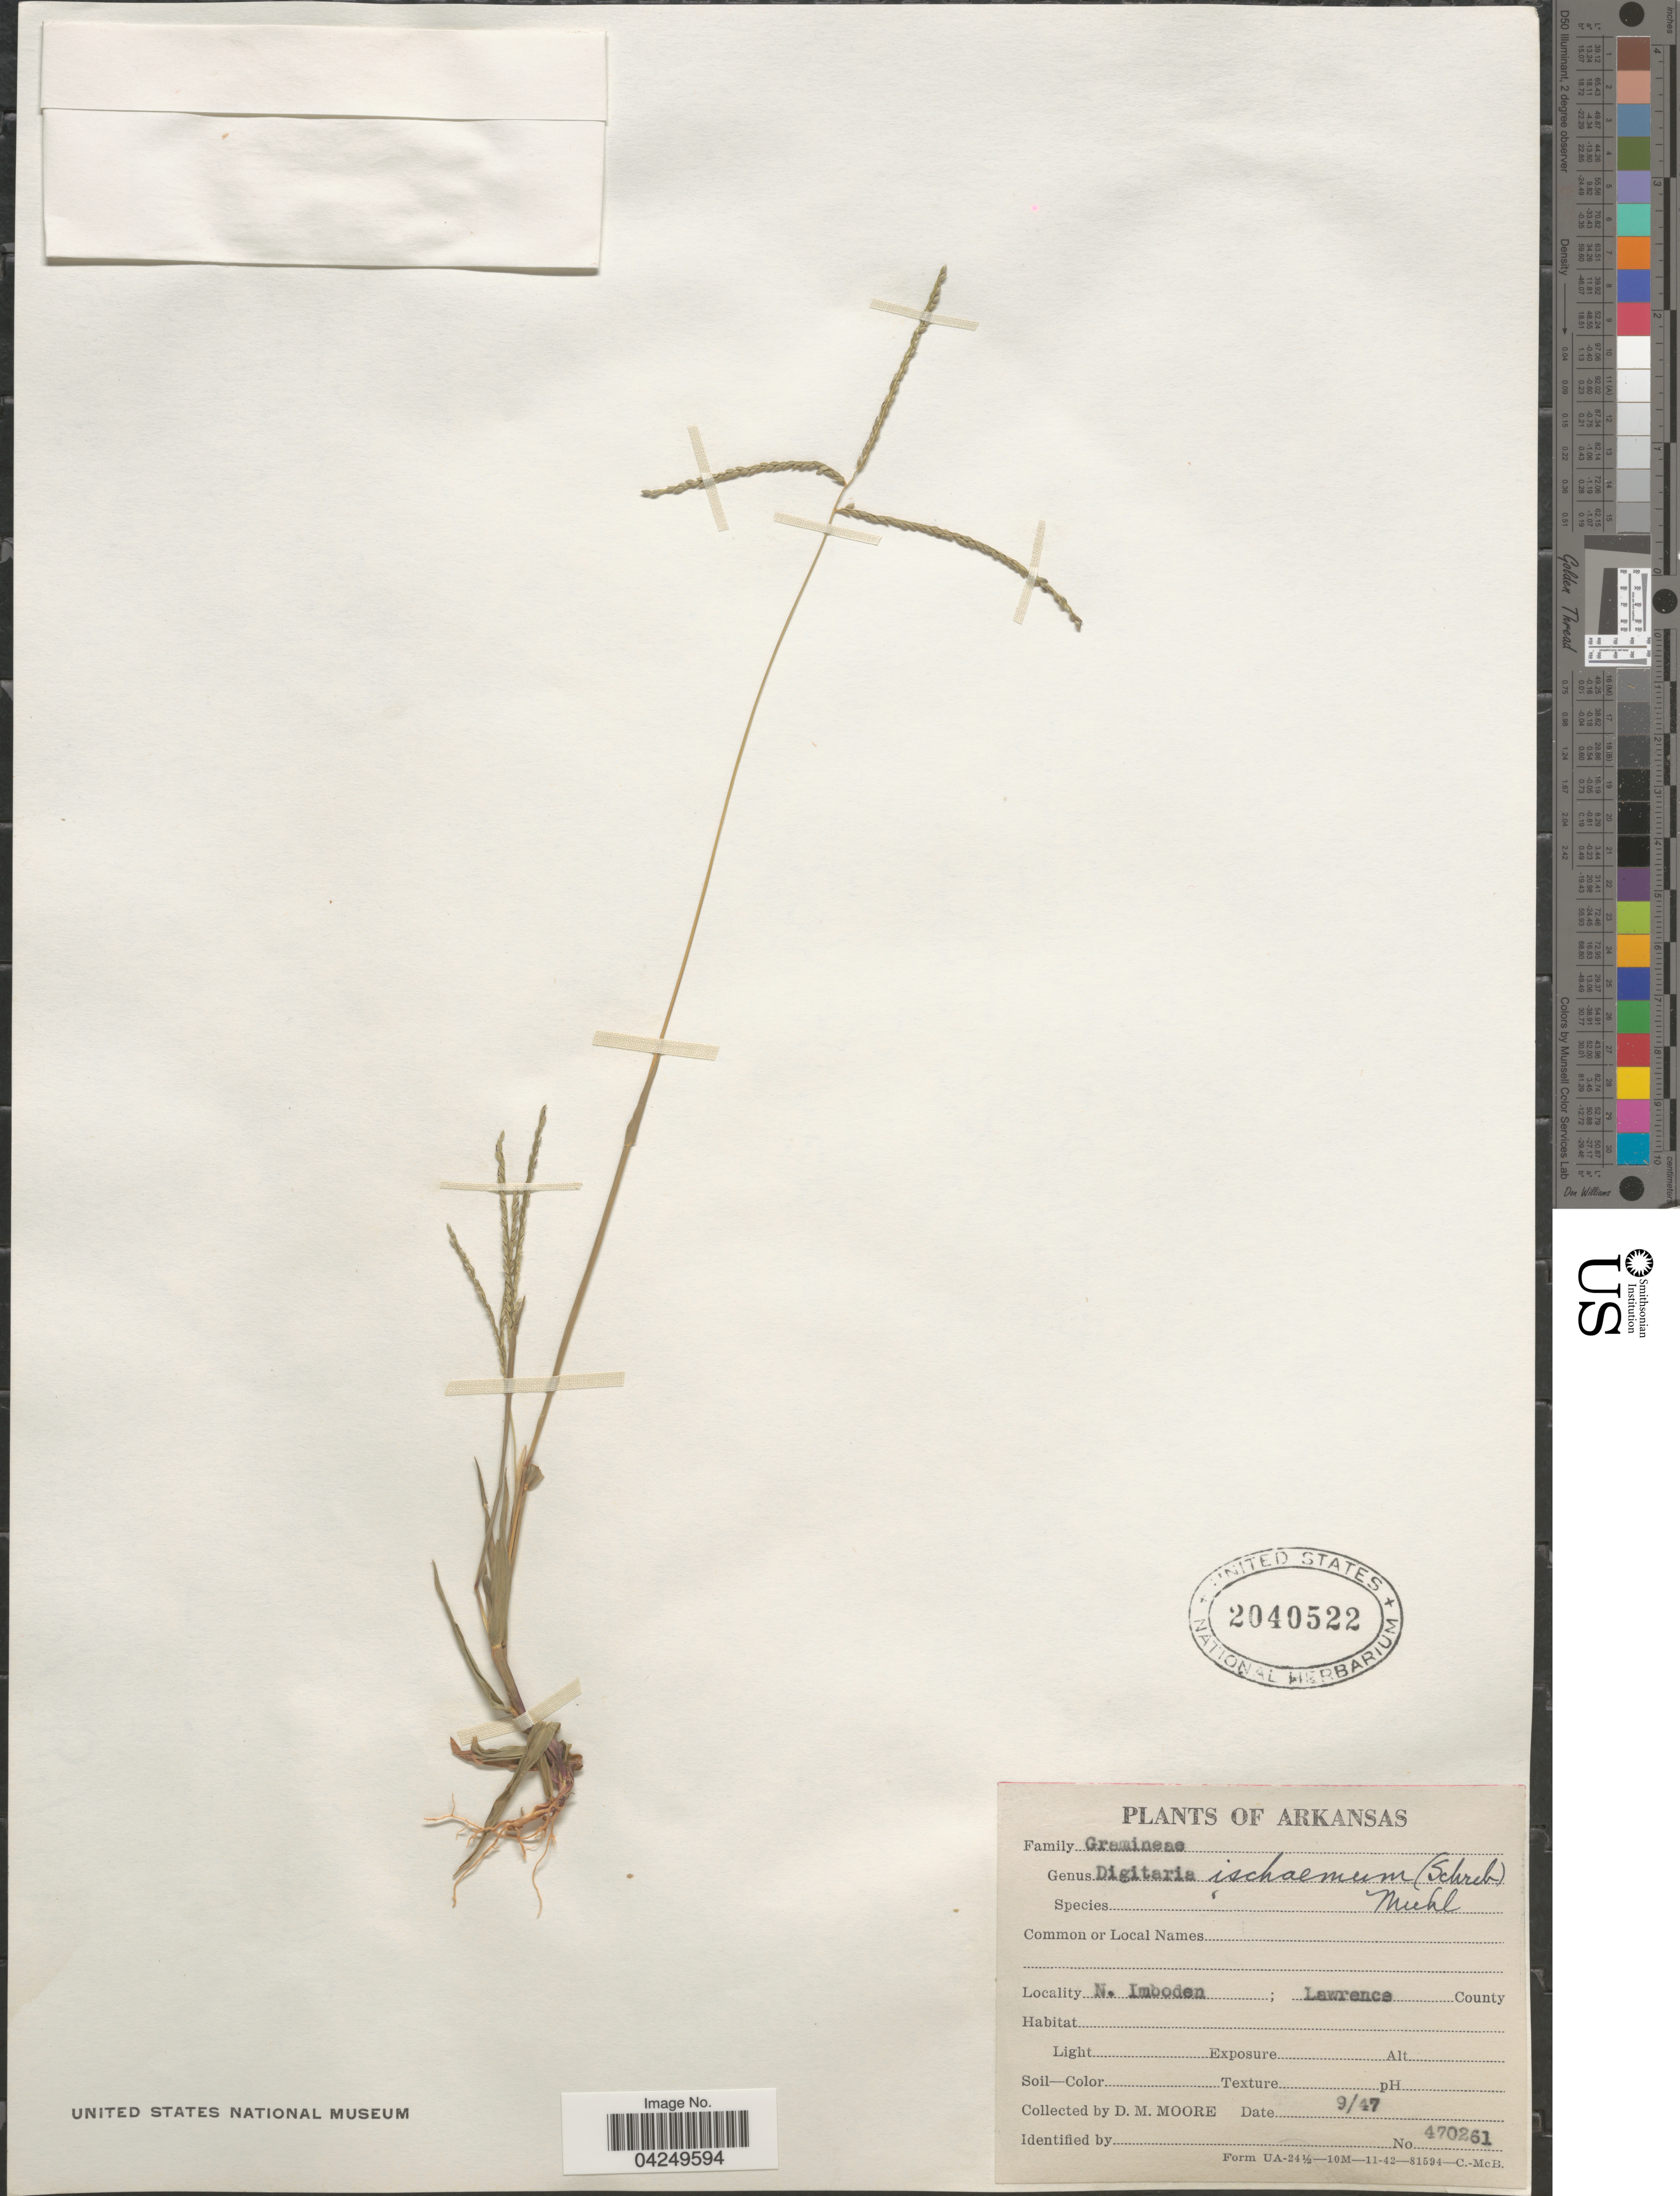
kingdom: Plantae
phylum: Tracheophyta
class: Liliopsida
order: Poales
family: Poaceae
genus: Digitaria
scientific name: Digitaria ischaemum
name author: (Schreber) Schreber ex Muhl.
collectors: D. Moore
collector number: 470261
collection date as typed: Transcribed d/m/y: /9/47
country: United States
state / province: Arkansas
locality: N. Imboden; Lawrence County.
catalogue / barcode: US 2040522